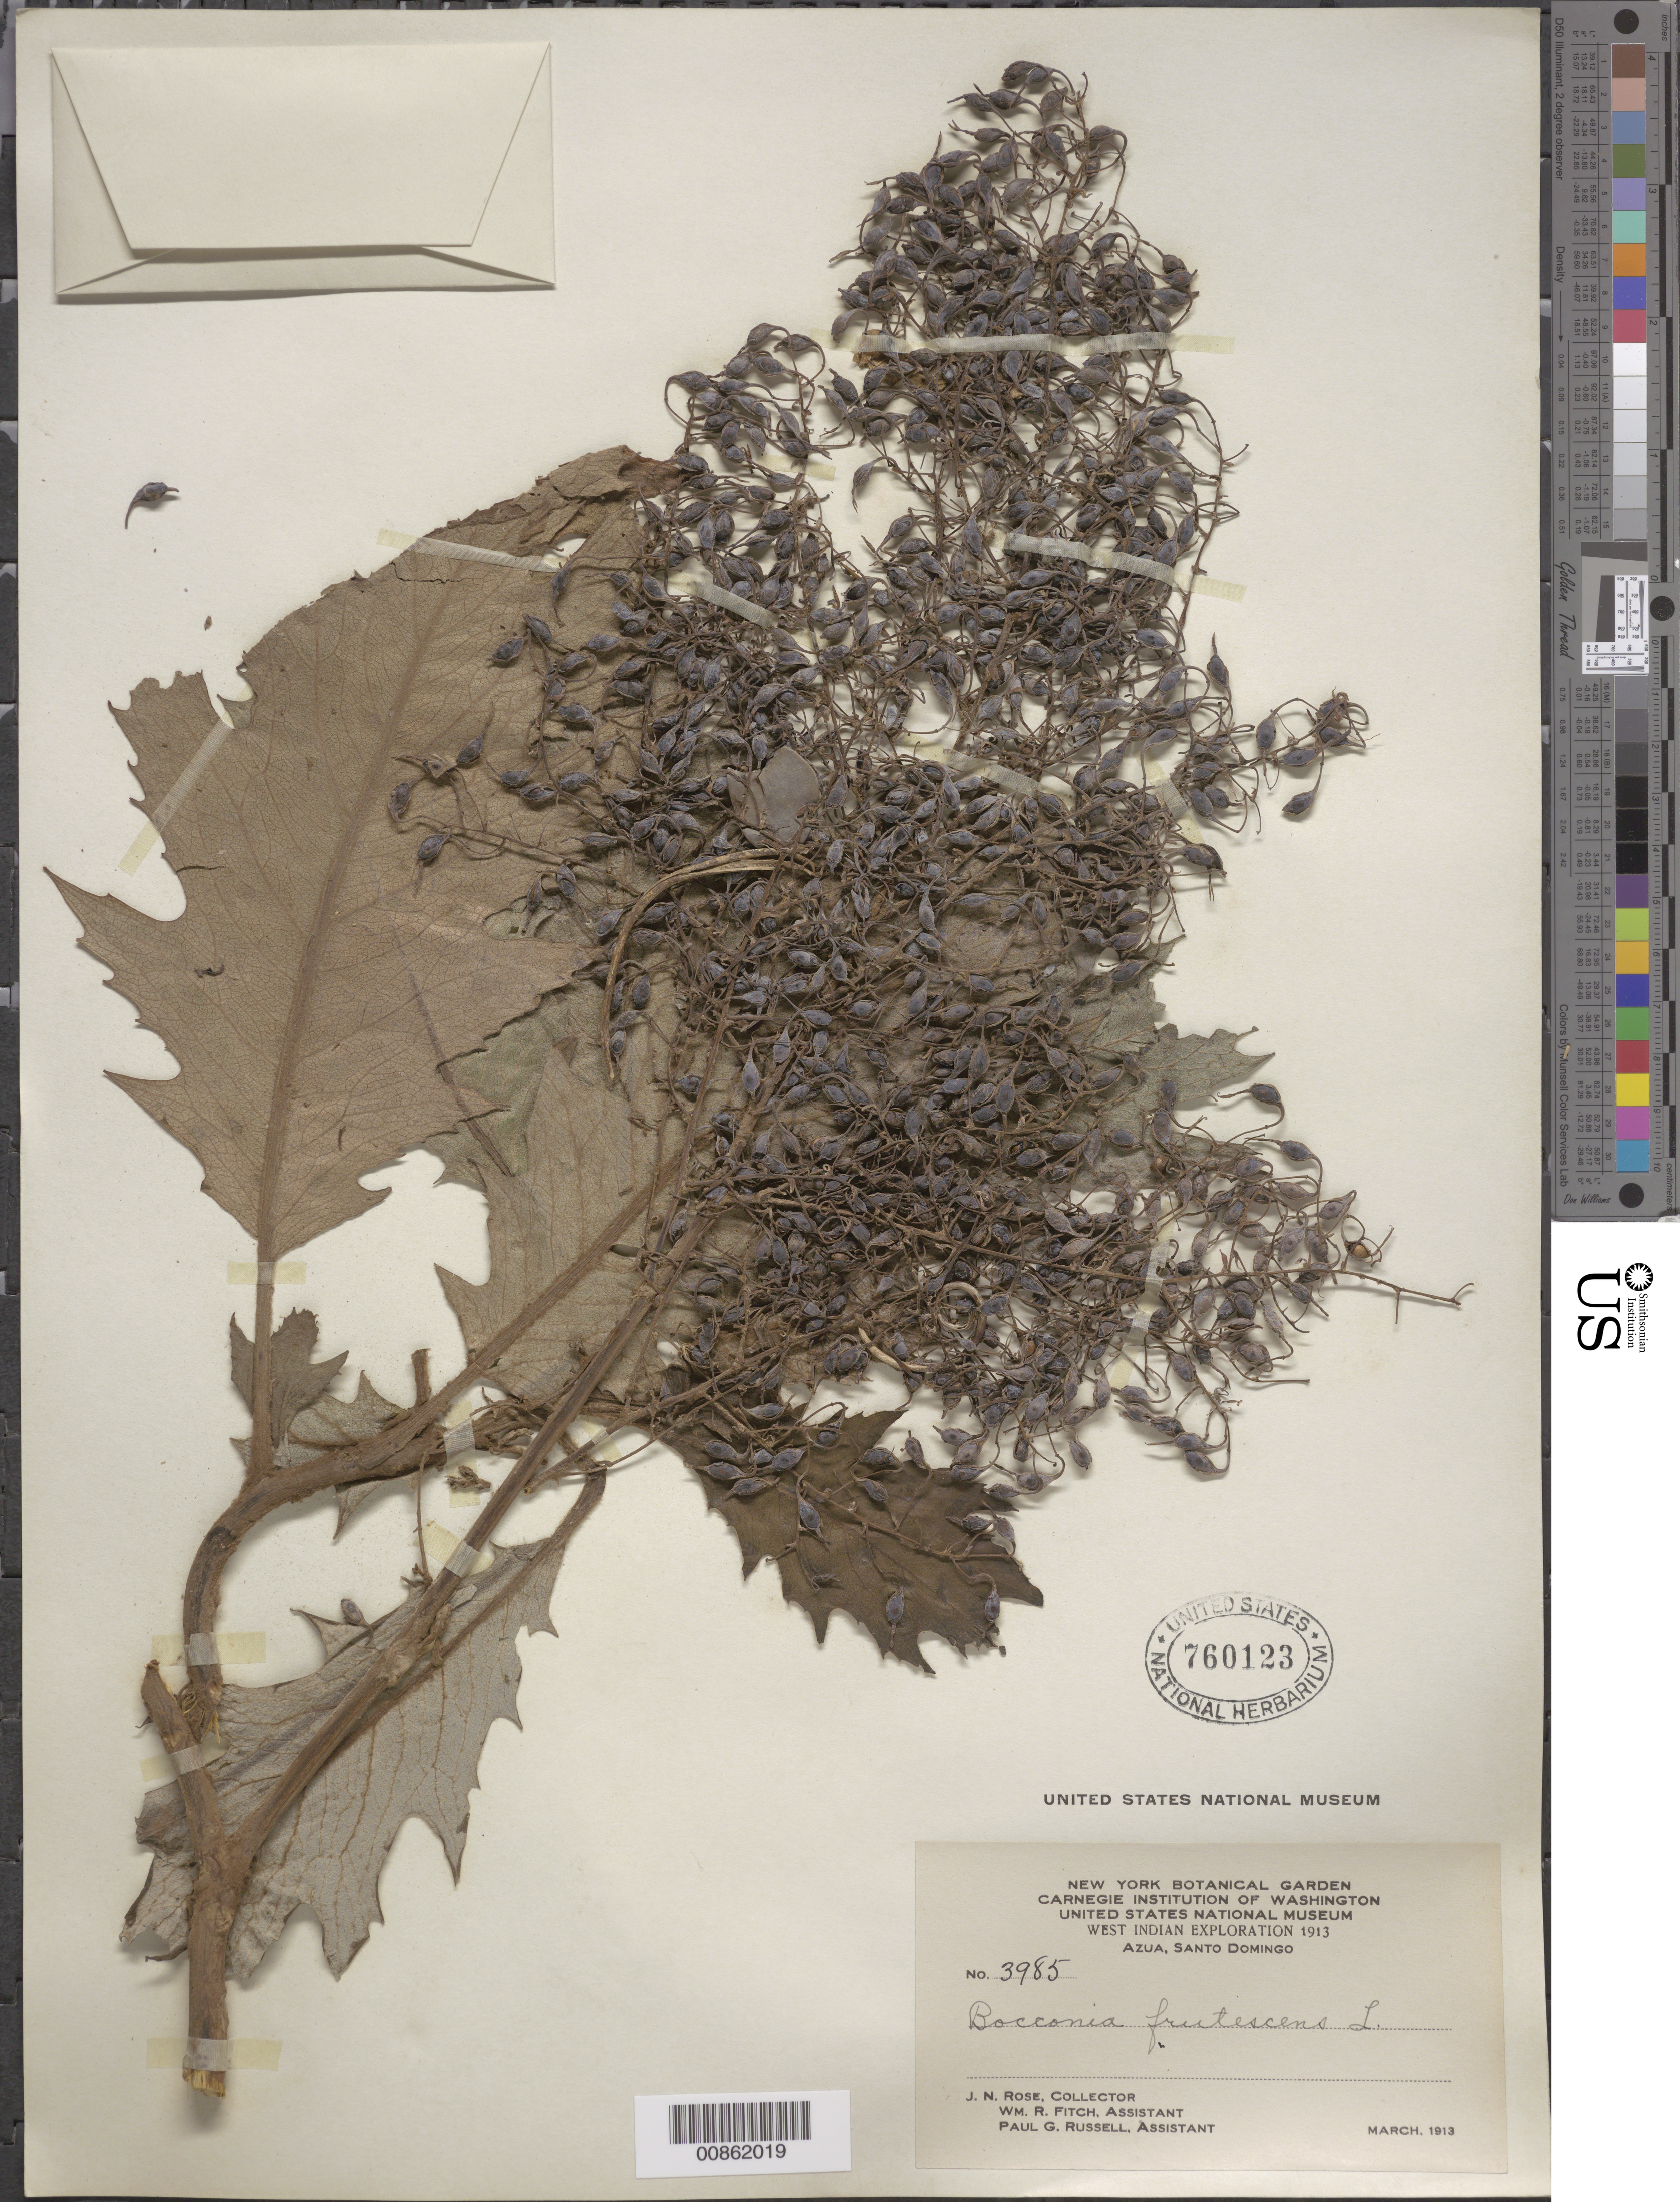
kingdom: Plantae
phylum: Tracheophyta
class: Magnoliopsida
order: Ranunculales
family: Papaveraceae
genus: Bocconia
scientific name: Bocconia frutescens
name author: L.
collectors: J. N. Rose, W. R. Fitch & P. G. Russell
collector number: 3985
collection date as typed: Mar 1913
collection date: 1913-03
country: Dominican Republic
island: Hispaniola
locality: Azua, Santo Domingo.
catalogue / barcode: US 760123